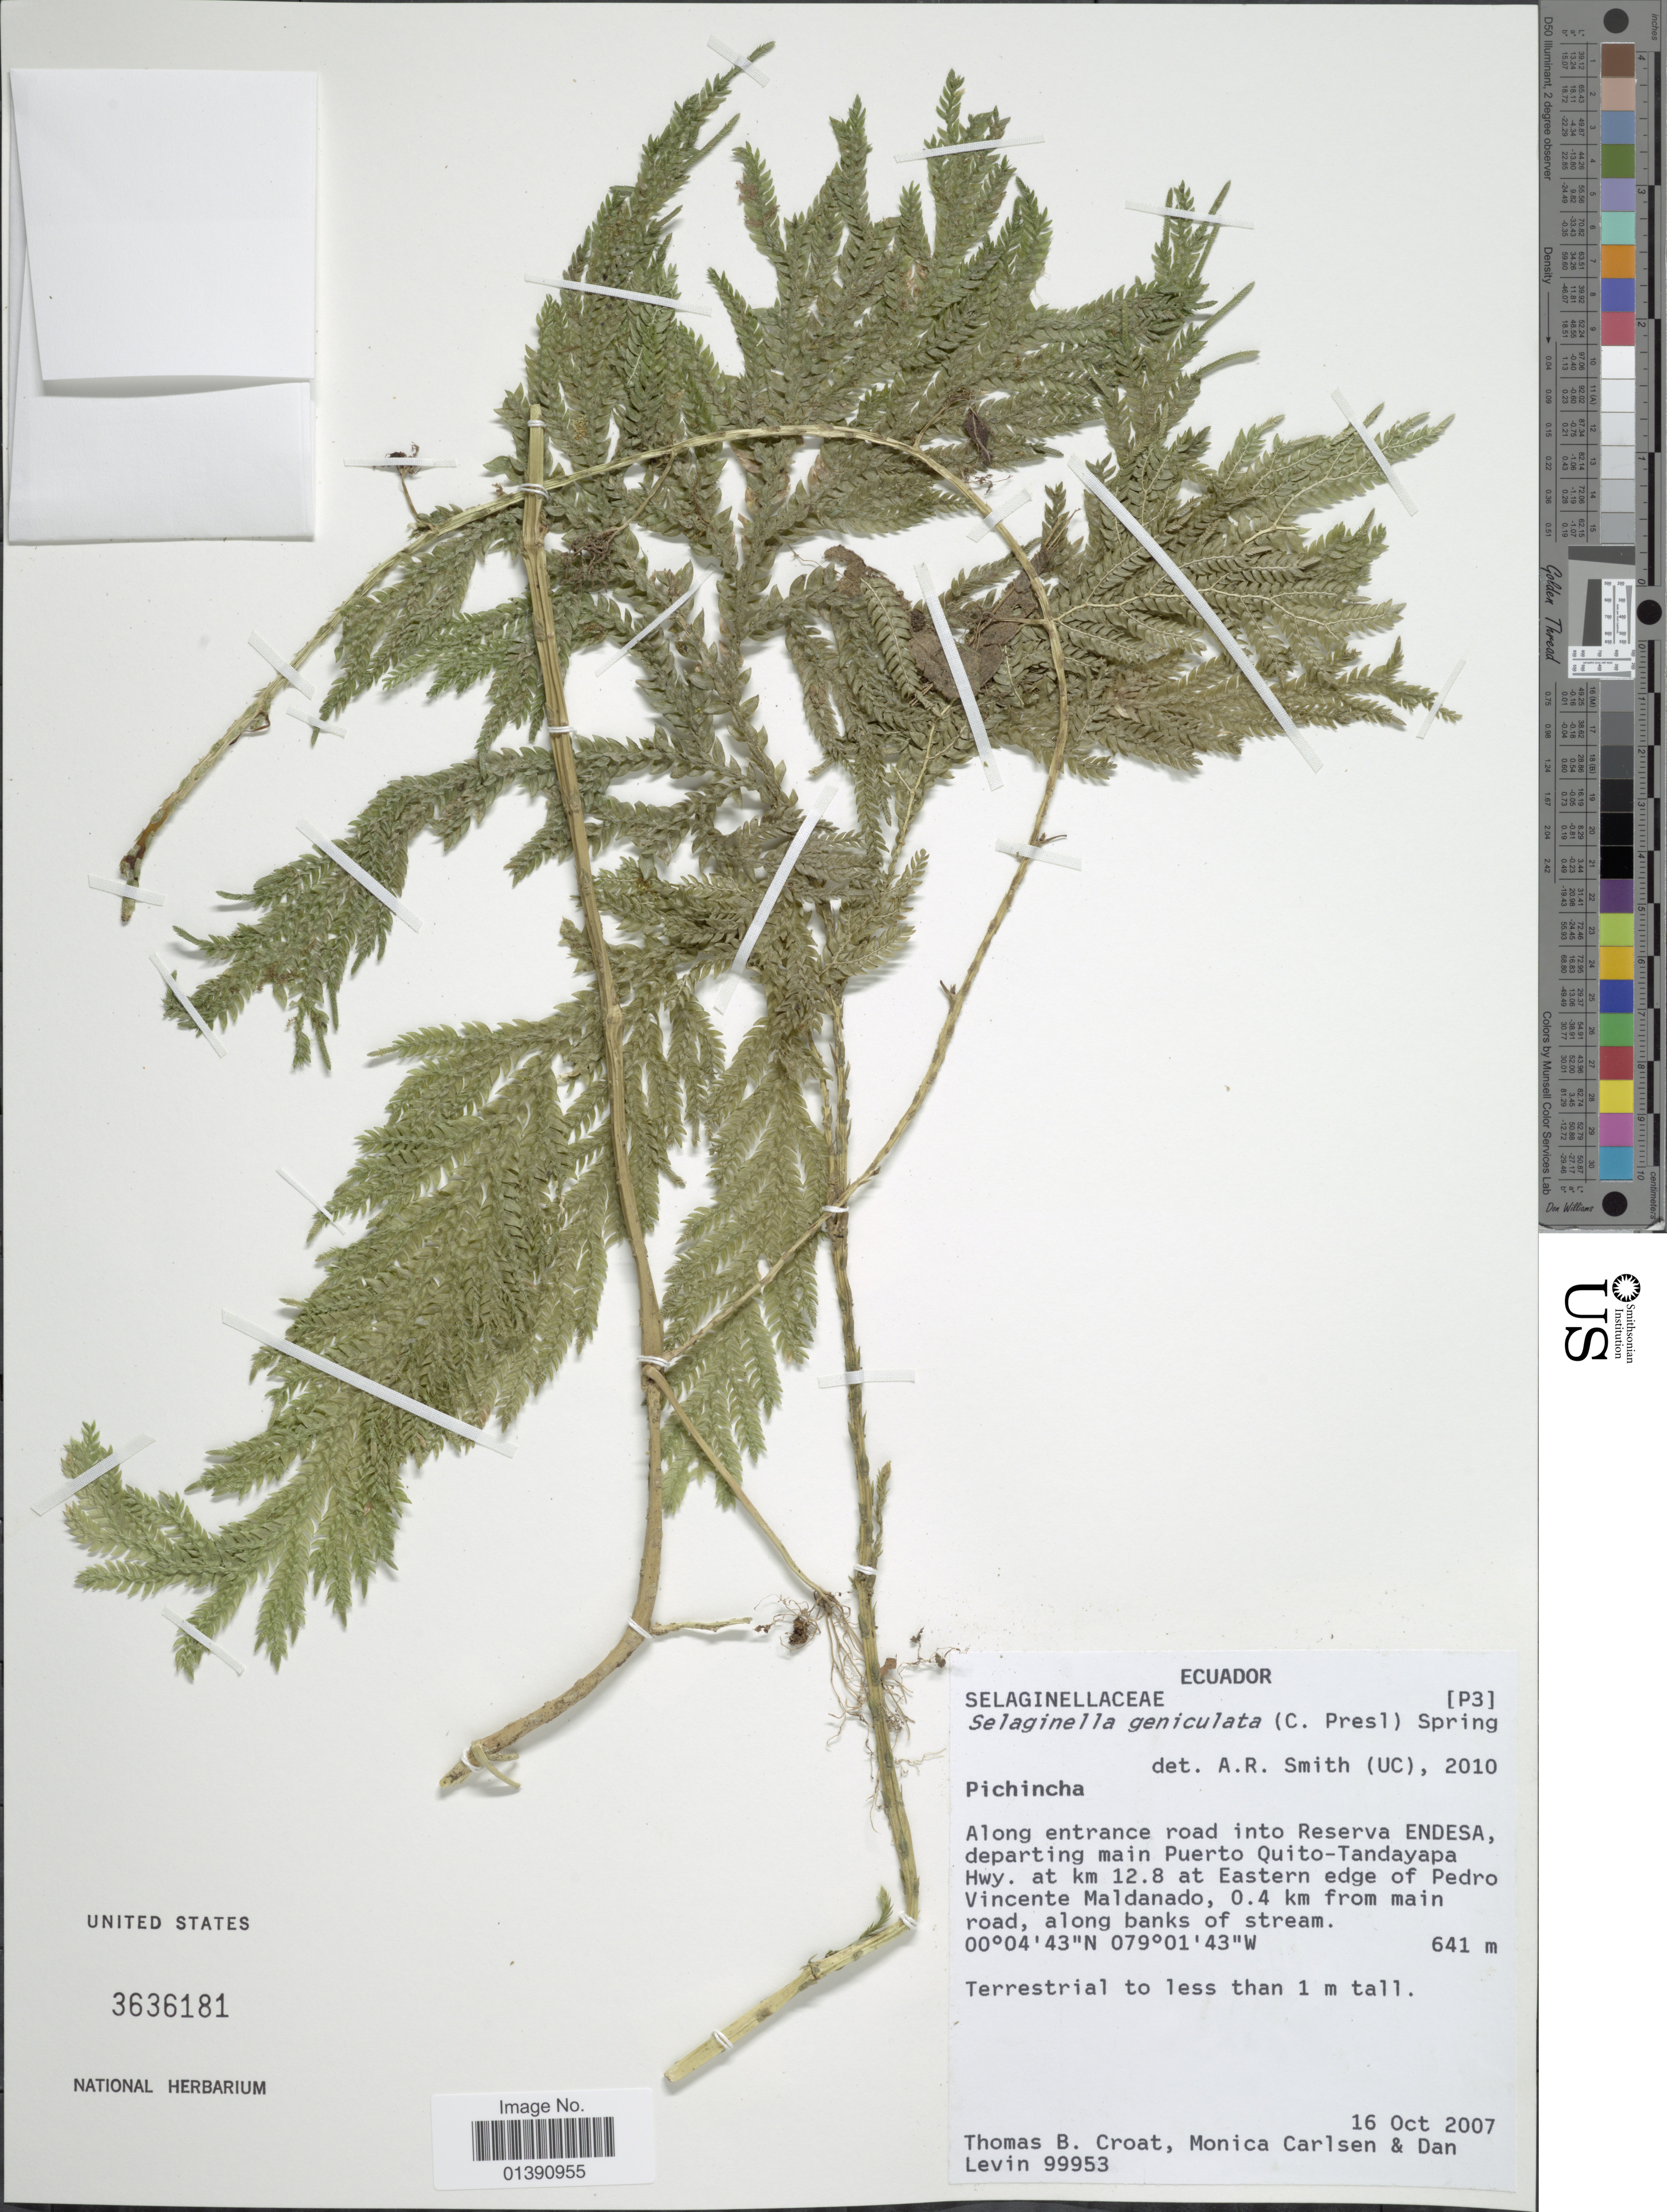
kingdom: Plantae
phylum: Tracheophyta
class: Lycopodiopsida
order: Selaginellales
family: Selaginellaceae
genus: Selaginella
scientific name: Selaginella geniculata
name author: (C. Presl) Spring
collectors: T. B. Croat, M. M. Carlsen & D. Levin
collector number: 99953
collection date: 2007-10-16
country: Ecuador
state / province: Pichincha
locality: Along entrance road into Reserva ENDESA, departing main Puerto Quito-Tandayapa Hwy at km 12.8 at Eastern edge of Pedro Vincente Maldanado, 0.4 km from main road, along banks of stream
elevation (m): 640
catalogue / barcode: US 3636181